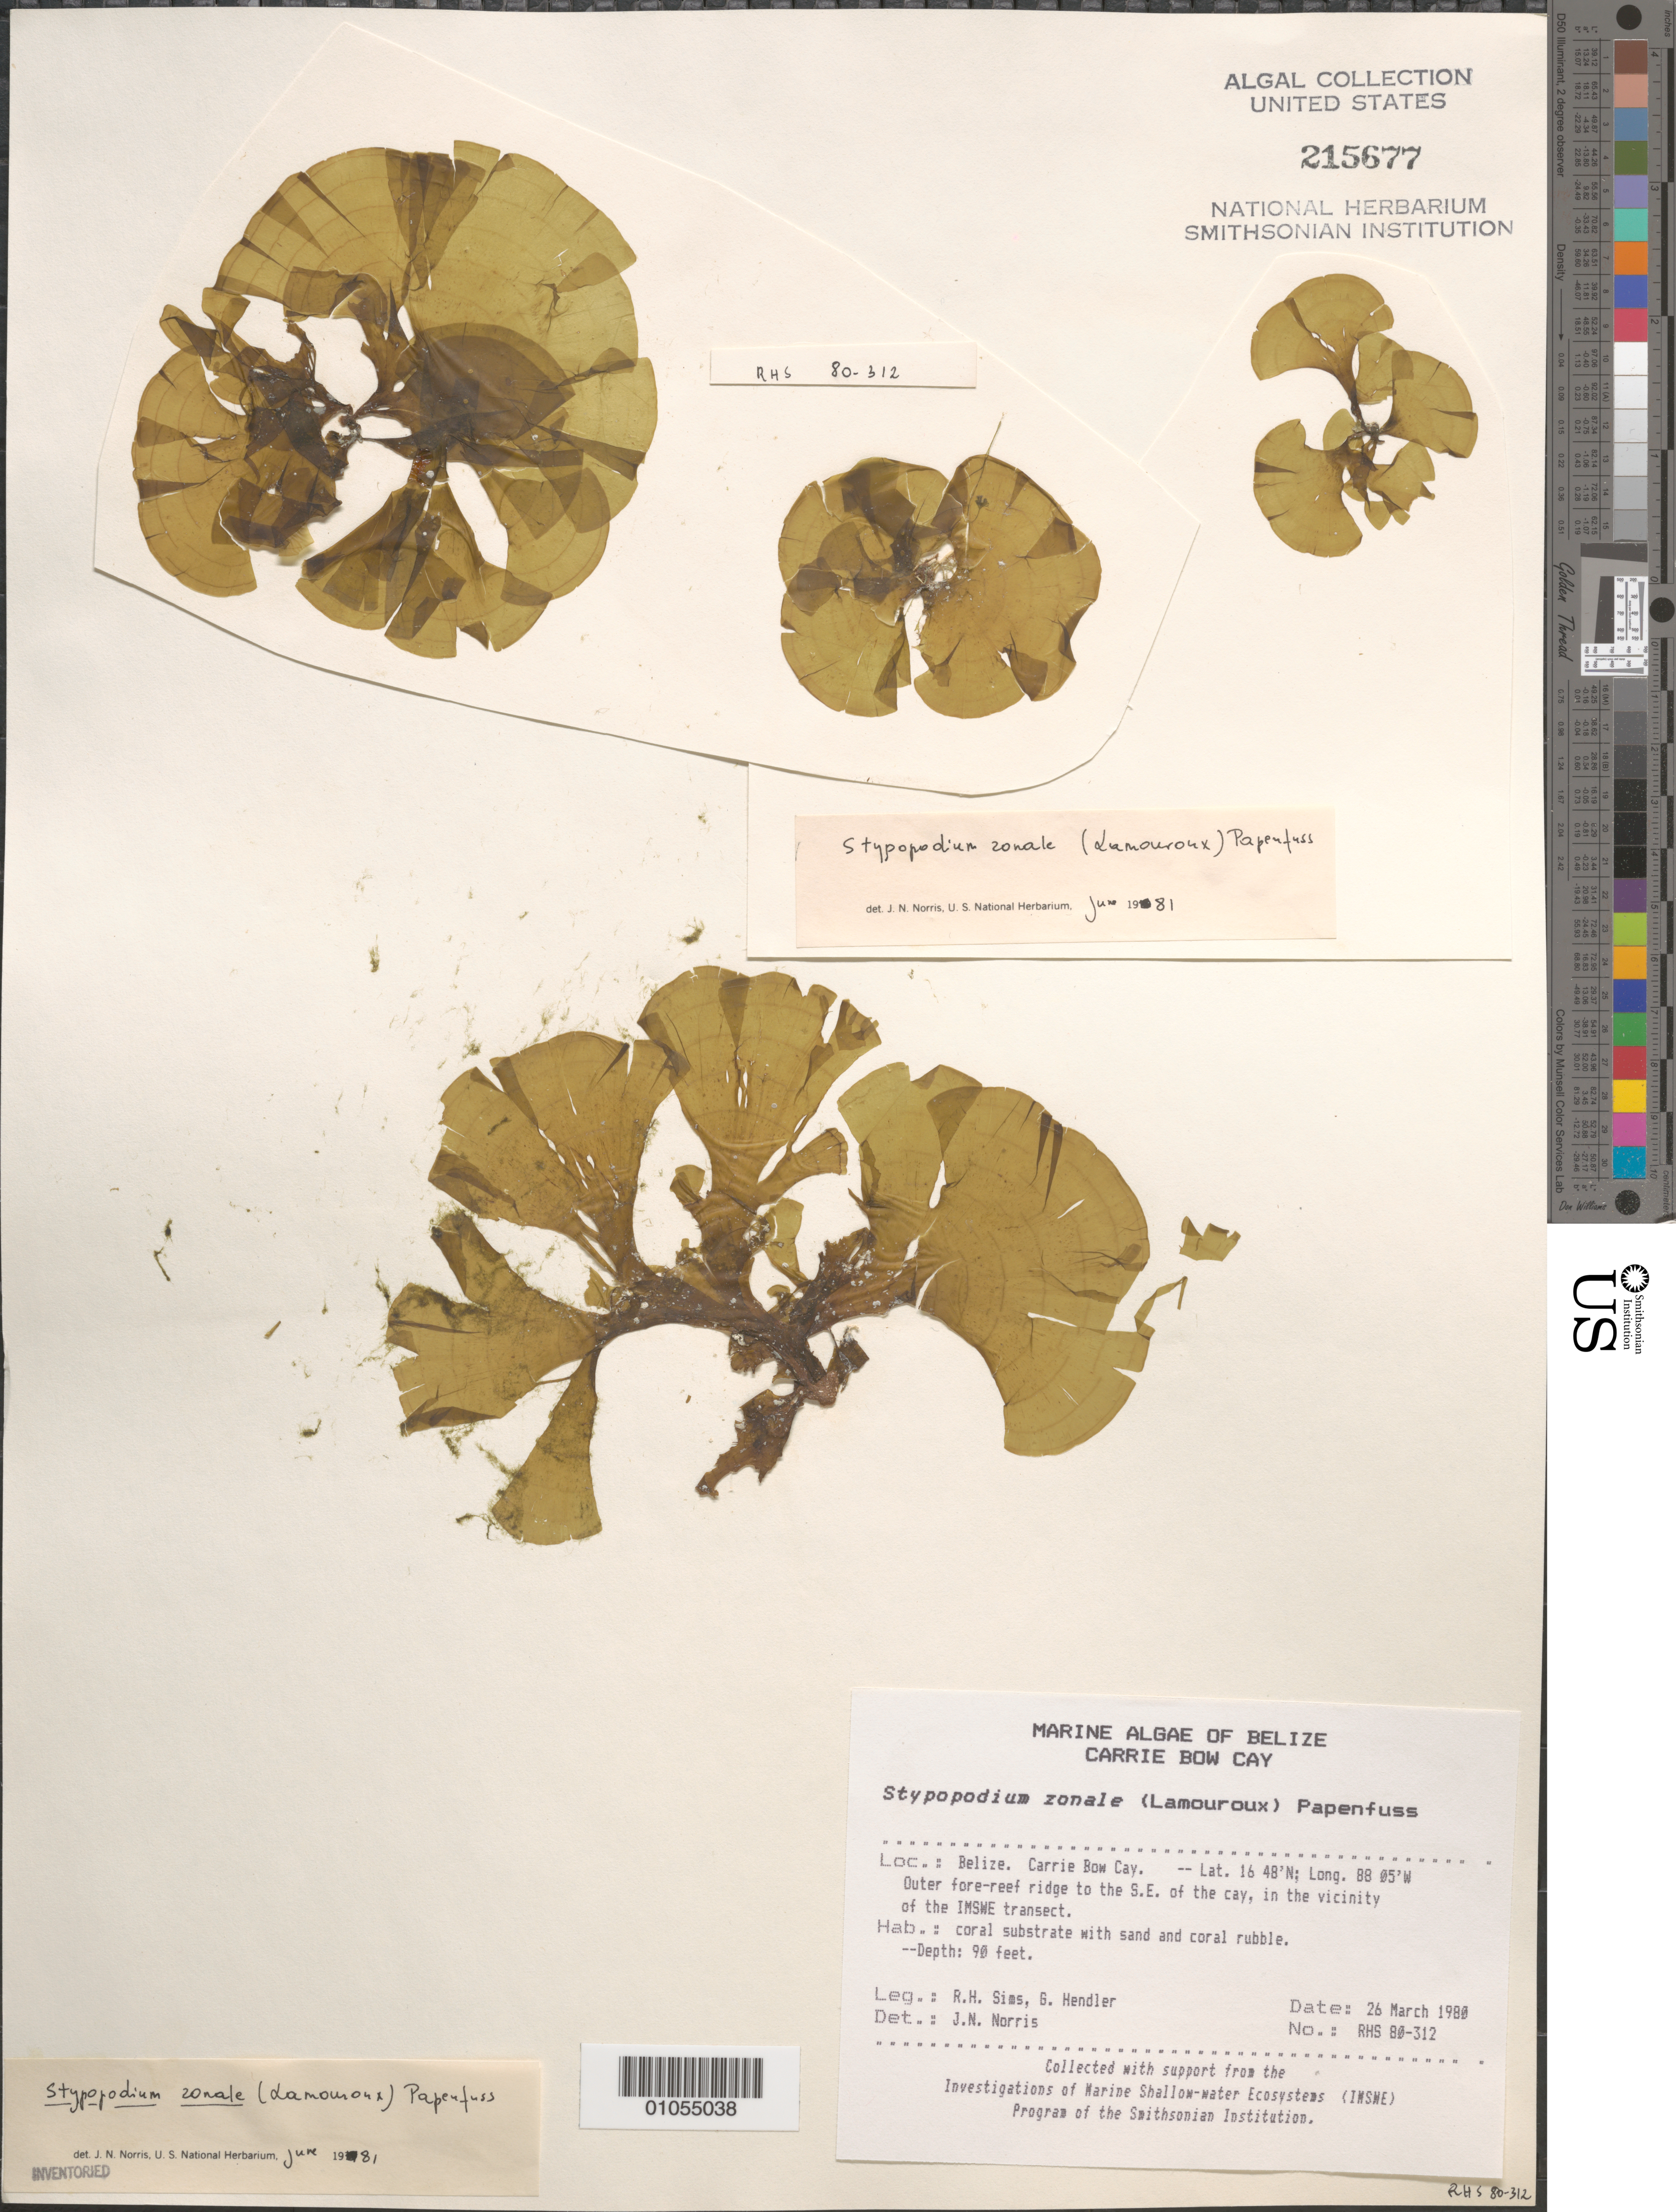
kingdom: Chromista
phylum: Ochrophyta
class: Phaeophyceae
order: Dictyotales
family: Dictyotaceae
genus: Stypopodium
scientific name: Stypopodium zonale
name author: (J.V.Lamouroux) Papenf.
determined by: Norris, James N.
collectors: R. H. Sims & G. Hendler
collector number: RHS 80-312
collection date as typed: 26 Mar 1980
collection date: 1980-03-26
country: Belize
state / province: Stann Creek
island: Carrie Bow Cay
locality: Outer fore-reef ridge to southeast of Carrie Bow Cay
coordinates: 16 48'N, 88 05'W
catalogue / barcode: US 215677